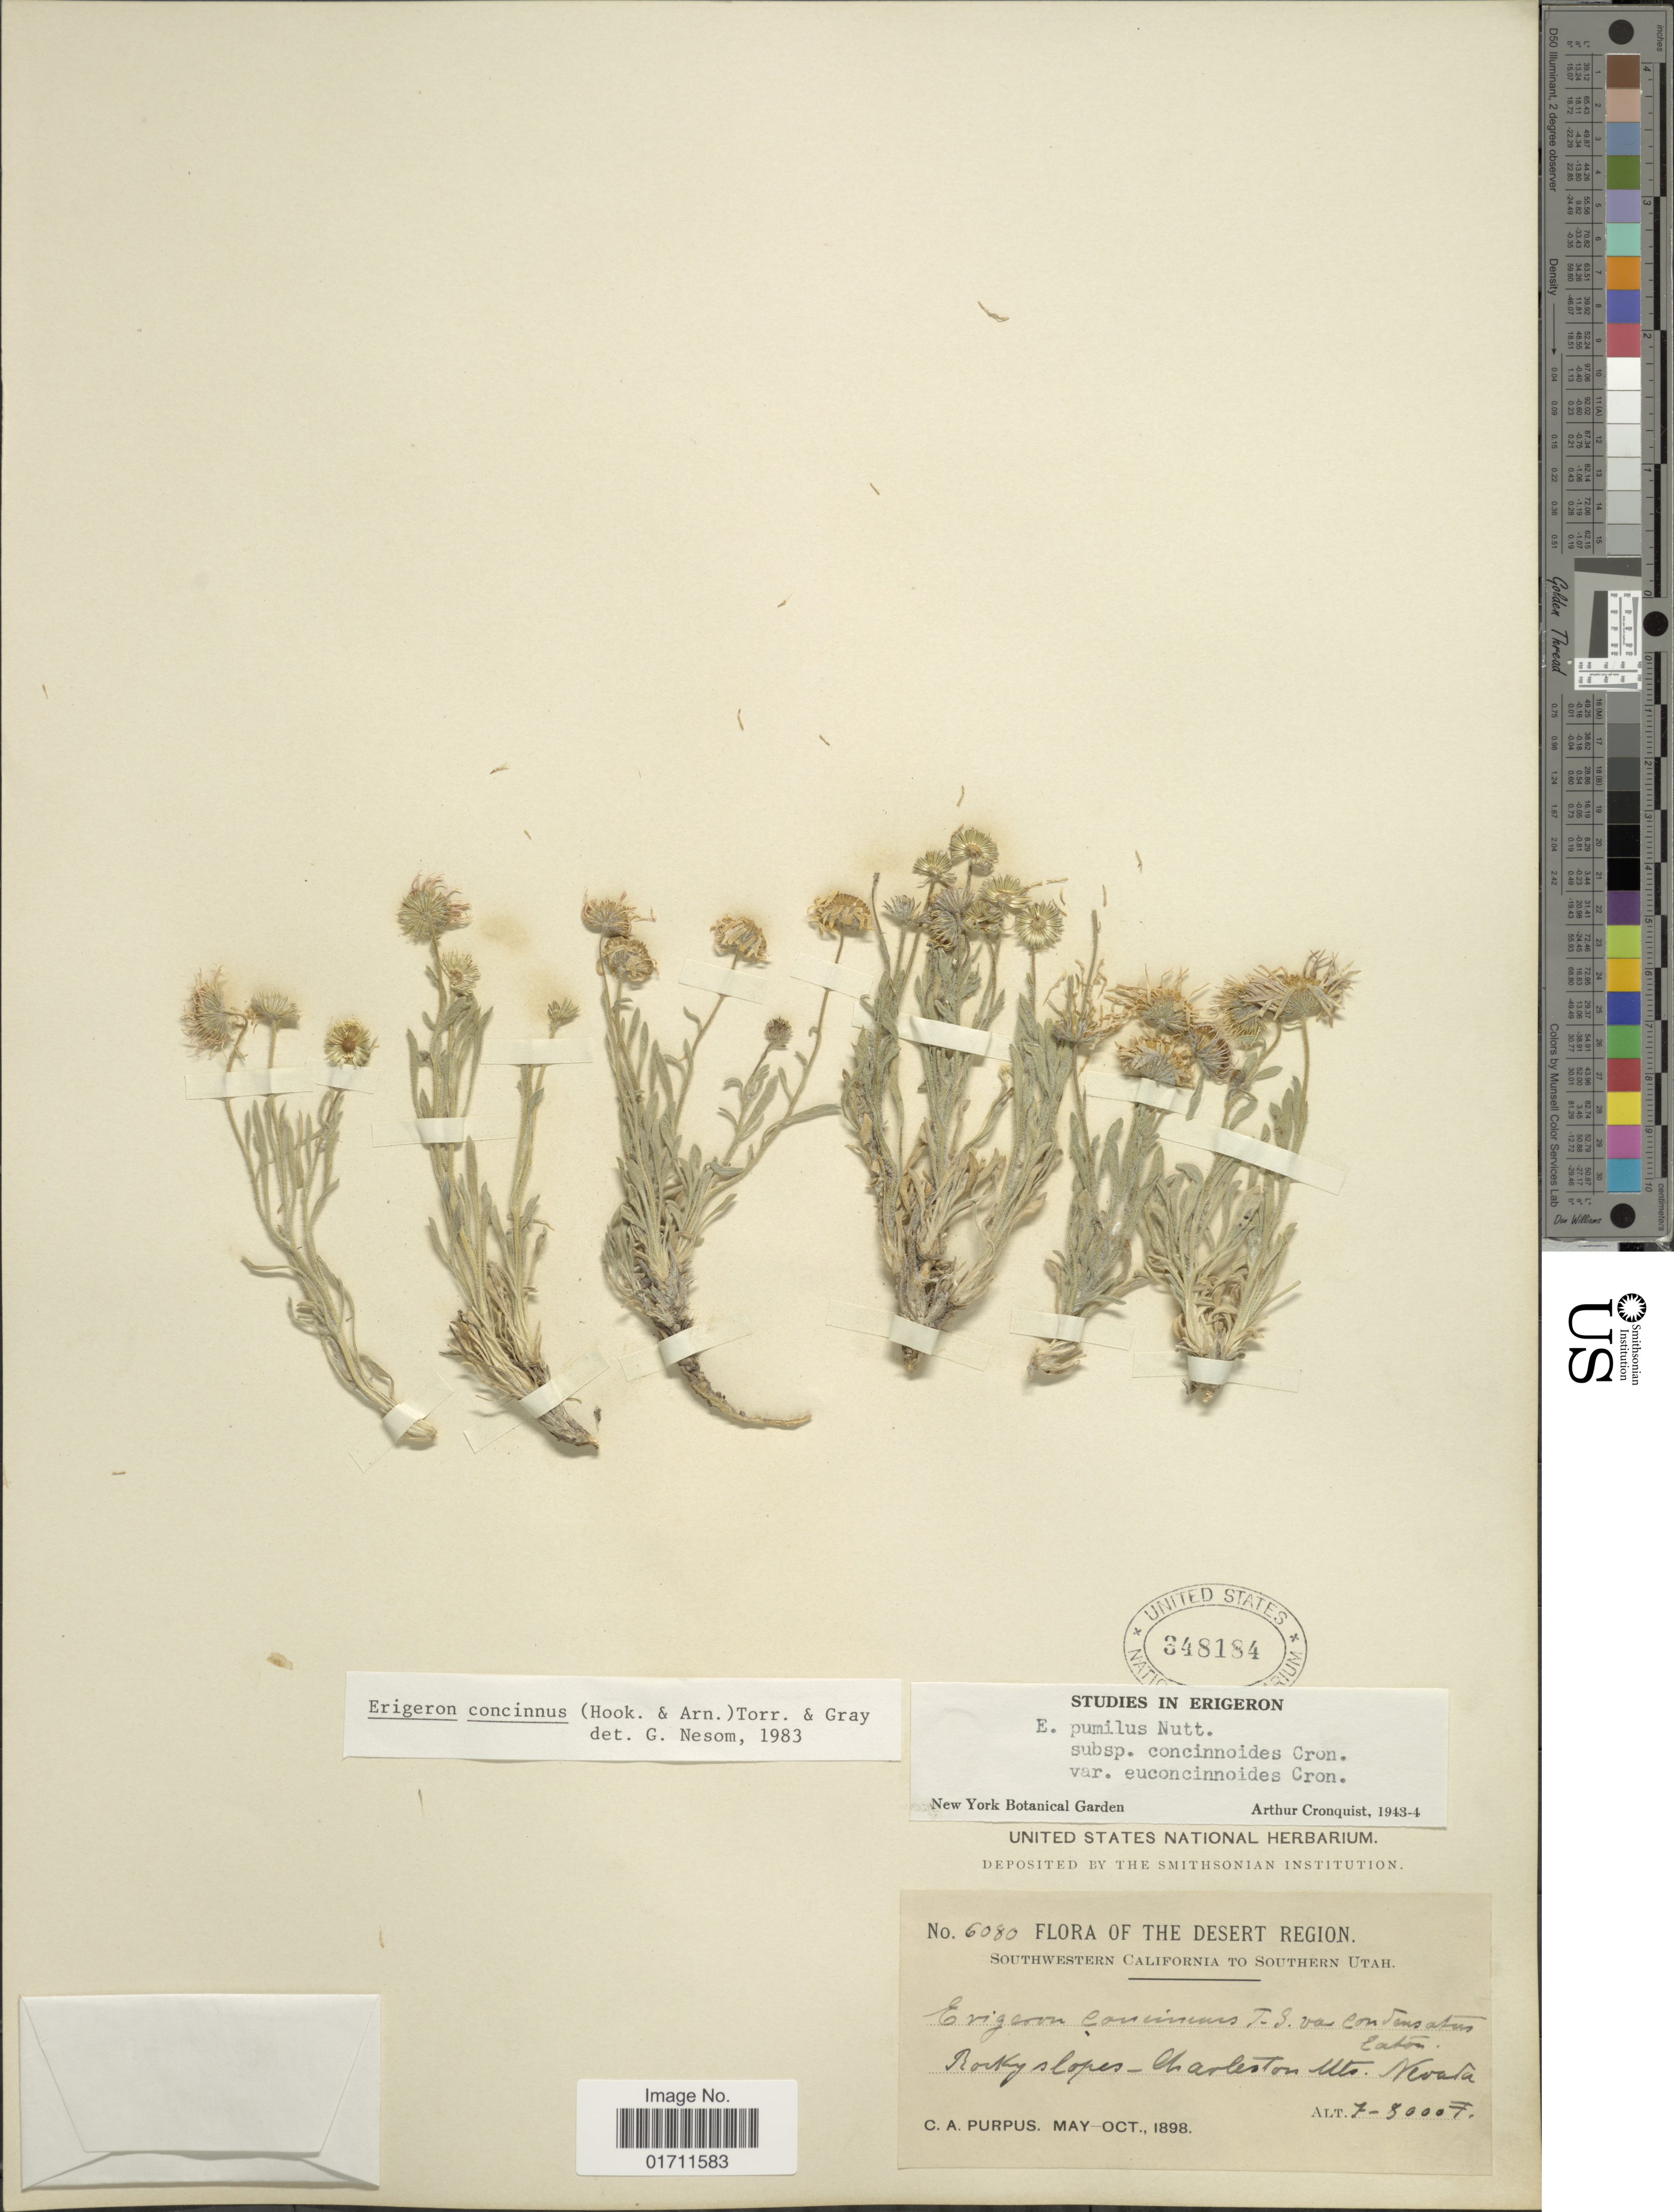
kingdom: Plantae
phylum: Tracheophyta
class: Magnoliopsida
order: Asterales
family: Asteraceae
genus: Erigeron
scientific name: Erigeron concinnus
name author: (Hook. & Arn.) Torr. & A. Gray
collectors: C. A. Purpus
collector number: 6080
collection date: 1898-05/1898-10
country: United States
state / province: Nevada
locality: The Desert Region, Southwestern California to Southern Utah, Rocky slopes-Charleston Mts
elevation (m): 2134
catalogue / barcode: US 348184